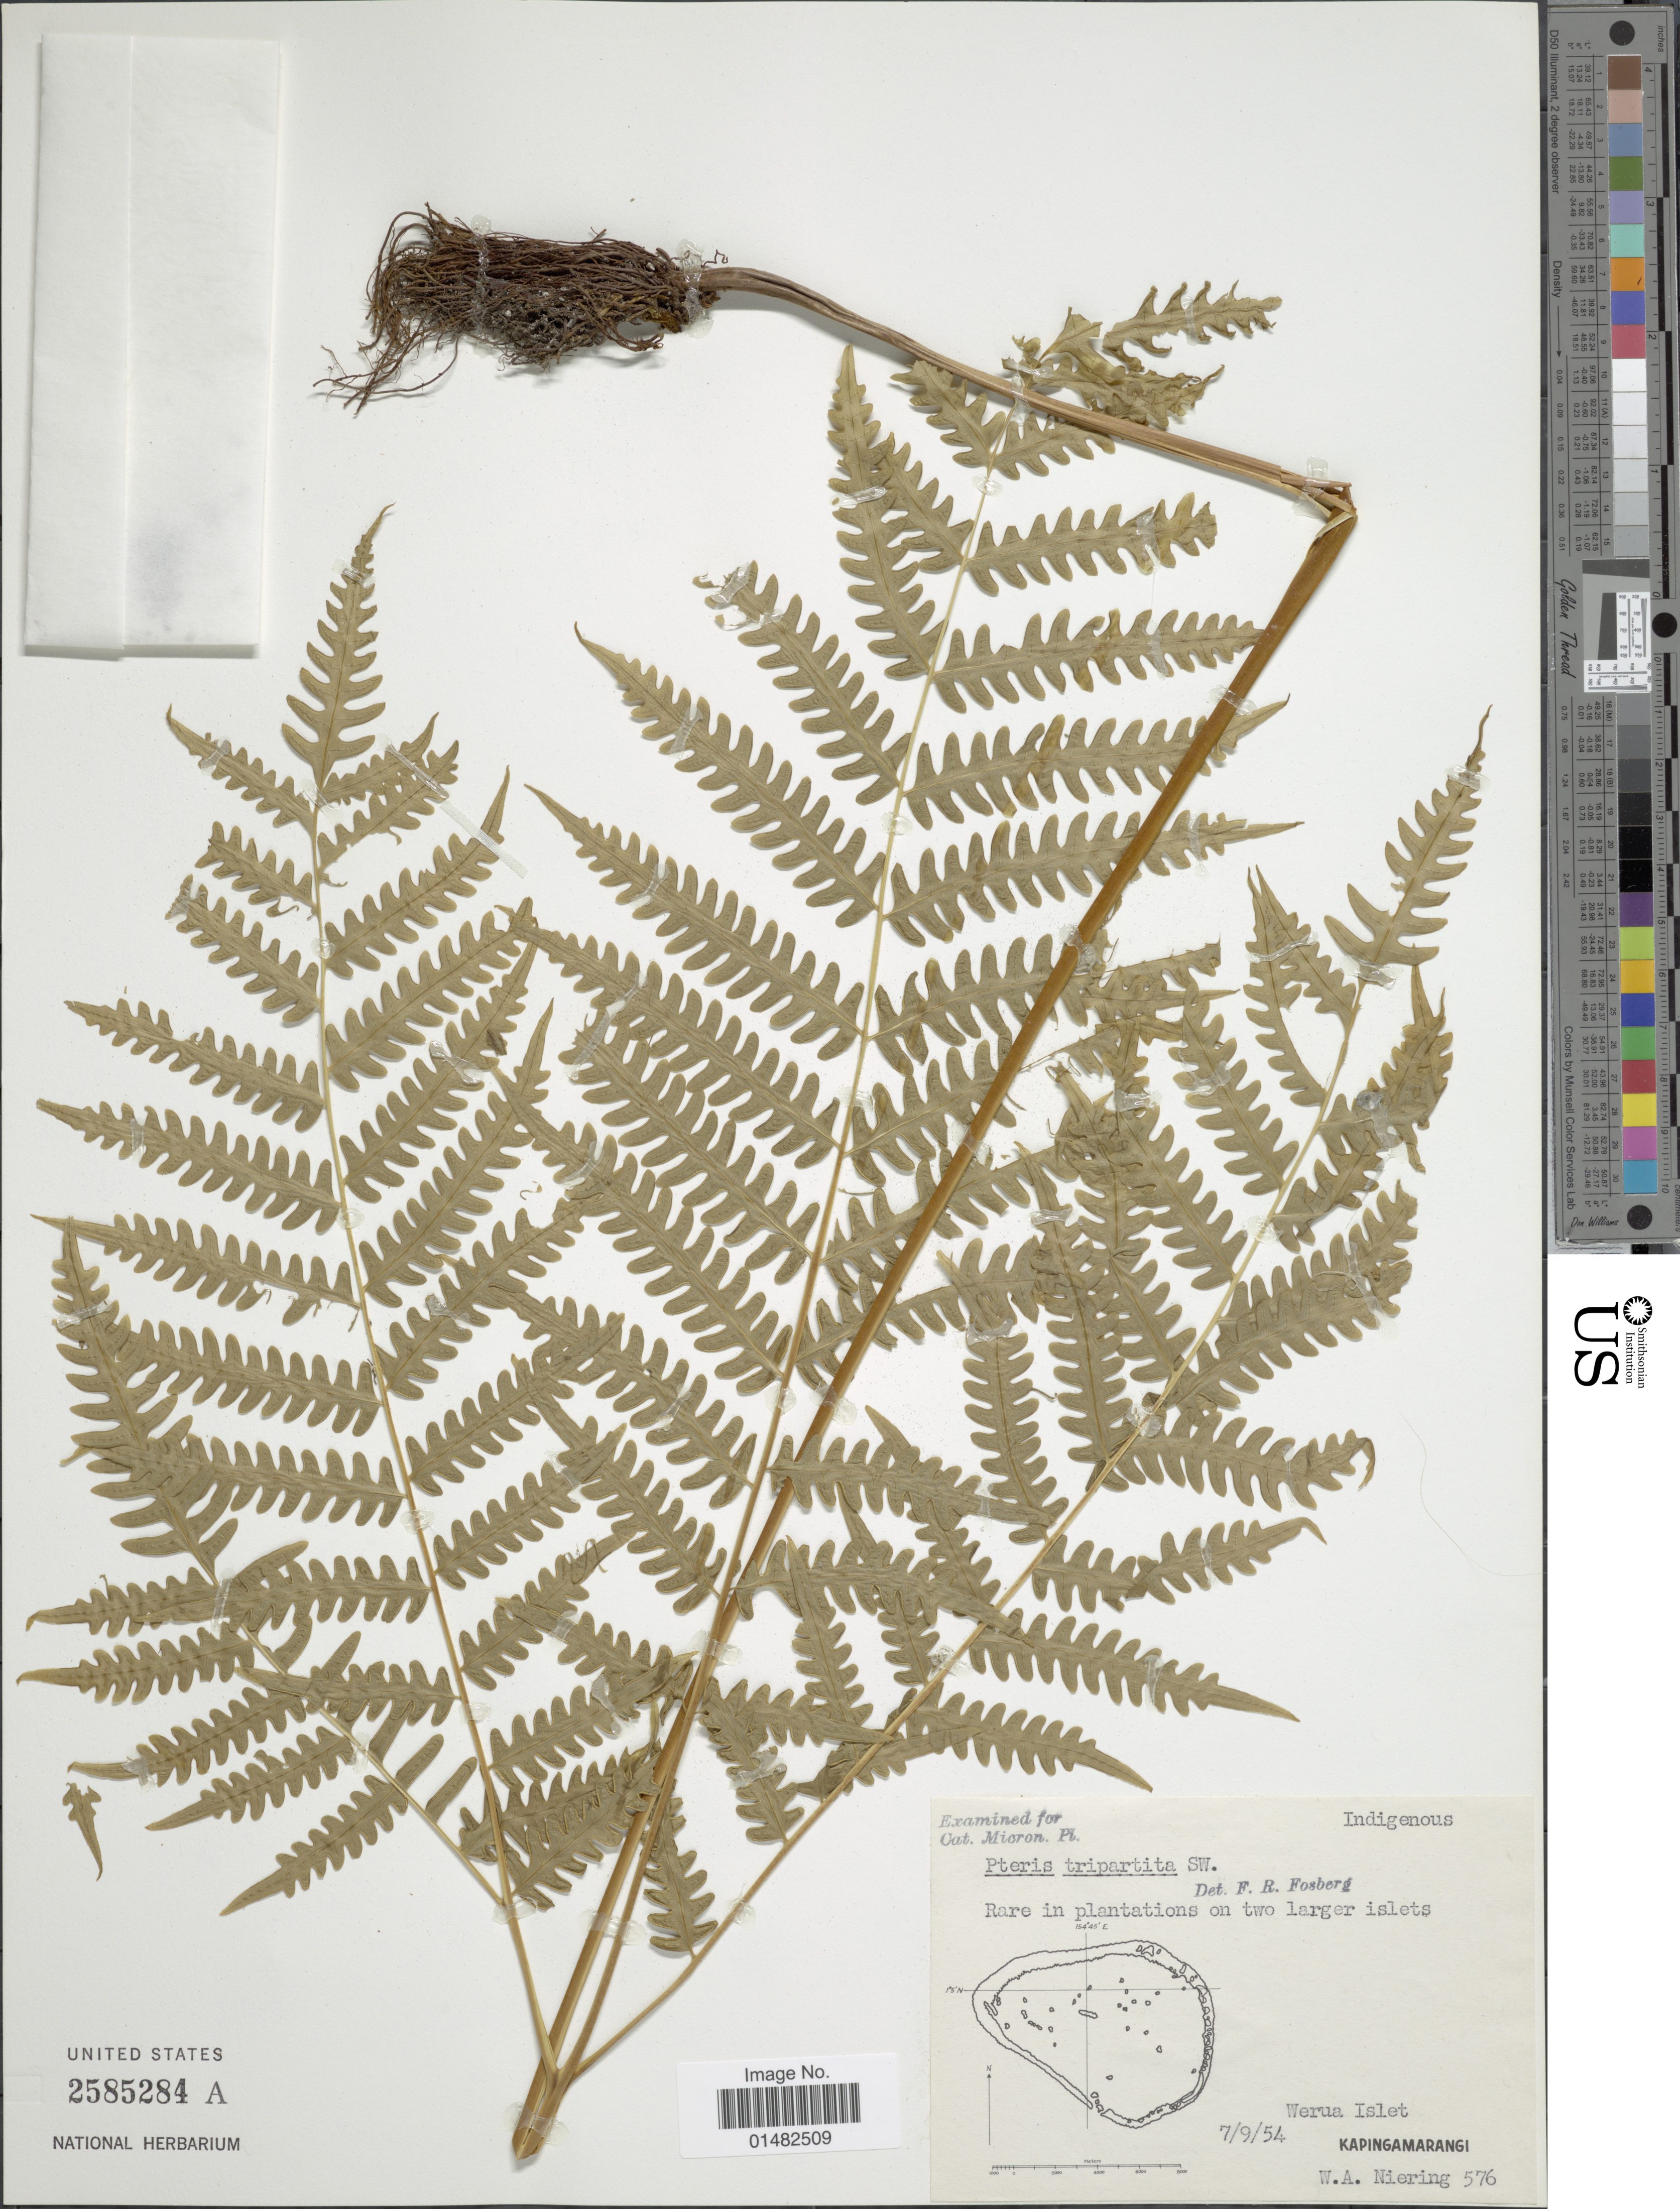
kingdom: Plantae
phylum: Tracheophyta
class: Polypodiopsida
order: Polypodiales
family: Pteridaceae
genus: Pteris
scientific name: Pteris tripartita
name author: Sw.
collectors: W. Niering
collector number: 576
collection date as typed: Transcribed d/m/y: 9/7/54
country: Micronesia, Federated States of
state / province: Pohnpei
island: Kapingamarangi Atoll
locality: Werua Islet, Kapingamarangi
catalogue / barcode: US 2585284A